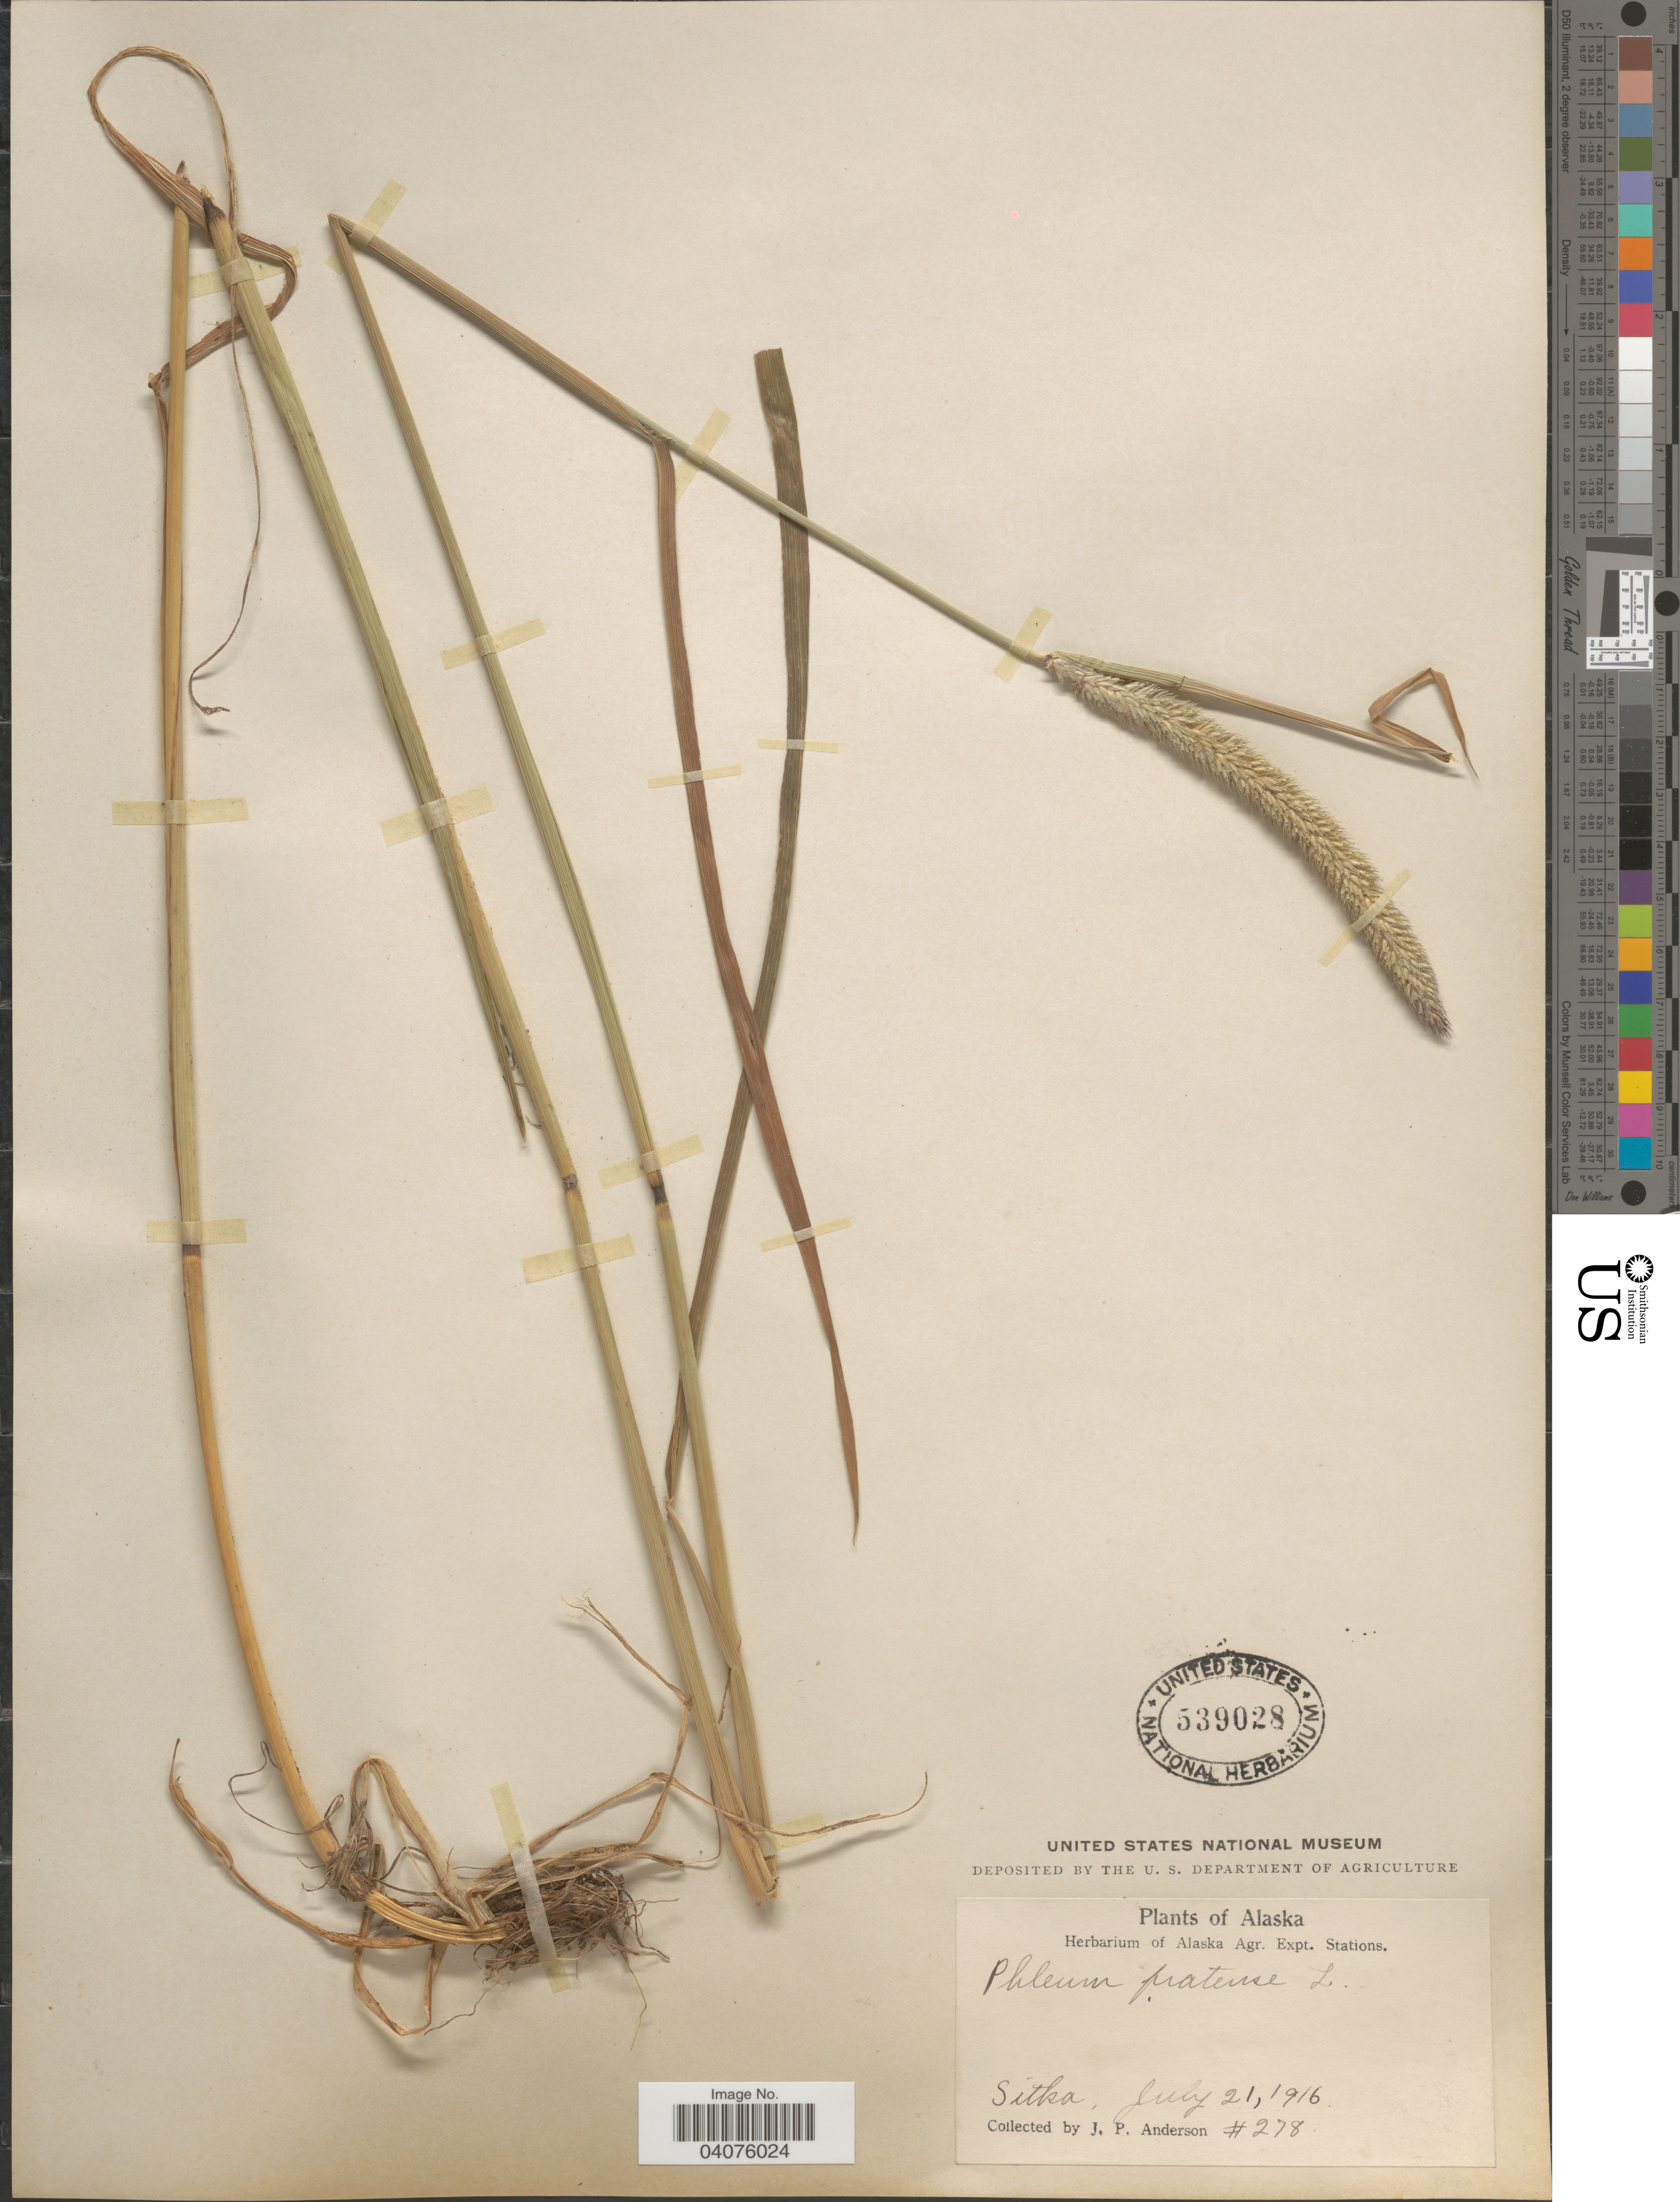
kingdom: Plantae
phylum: Tracheophyta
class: Liliopsida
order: Poales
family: Poaceae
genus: Phleum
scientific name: Phleum pratense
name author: L.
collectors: J. P. Anderson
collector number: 278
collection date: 1916-07-21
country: United States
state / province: Alaska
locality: Sitka.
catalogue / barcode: US 539028